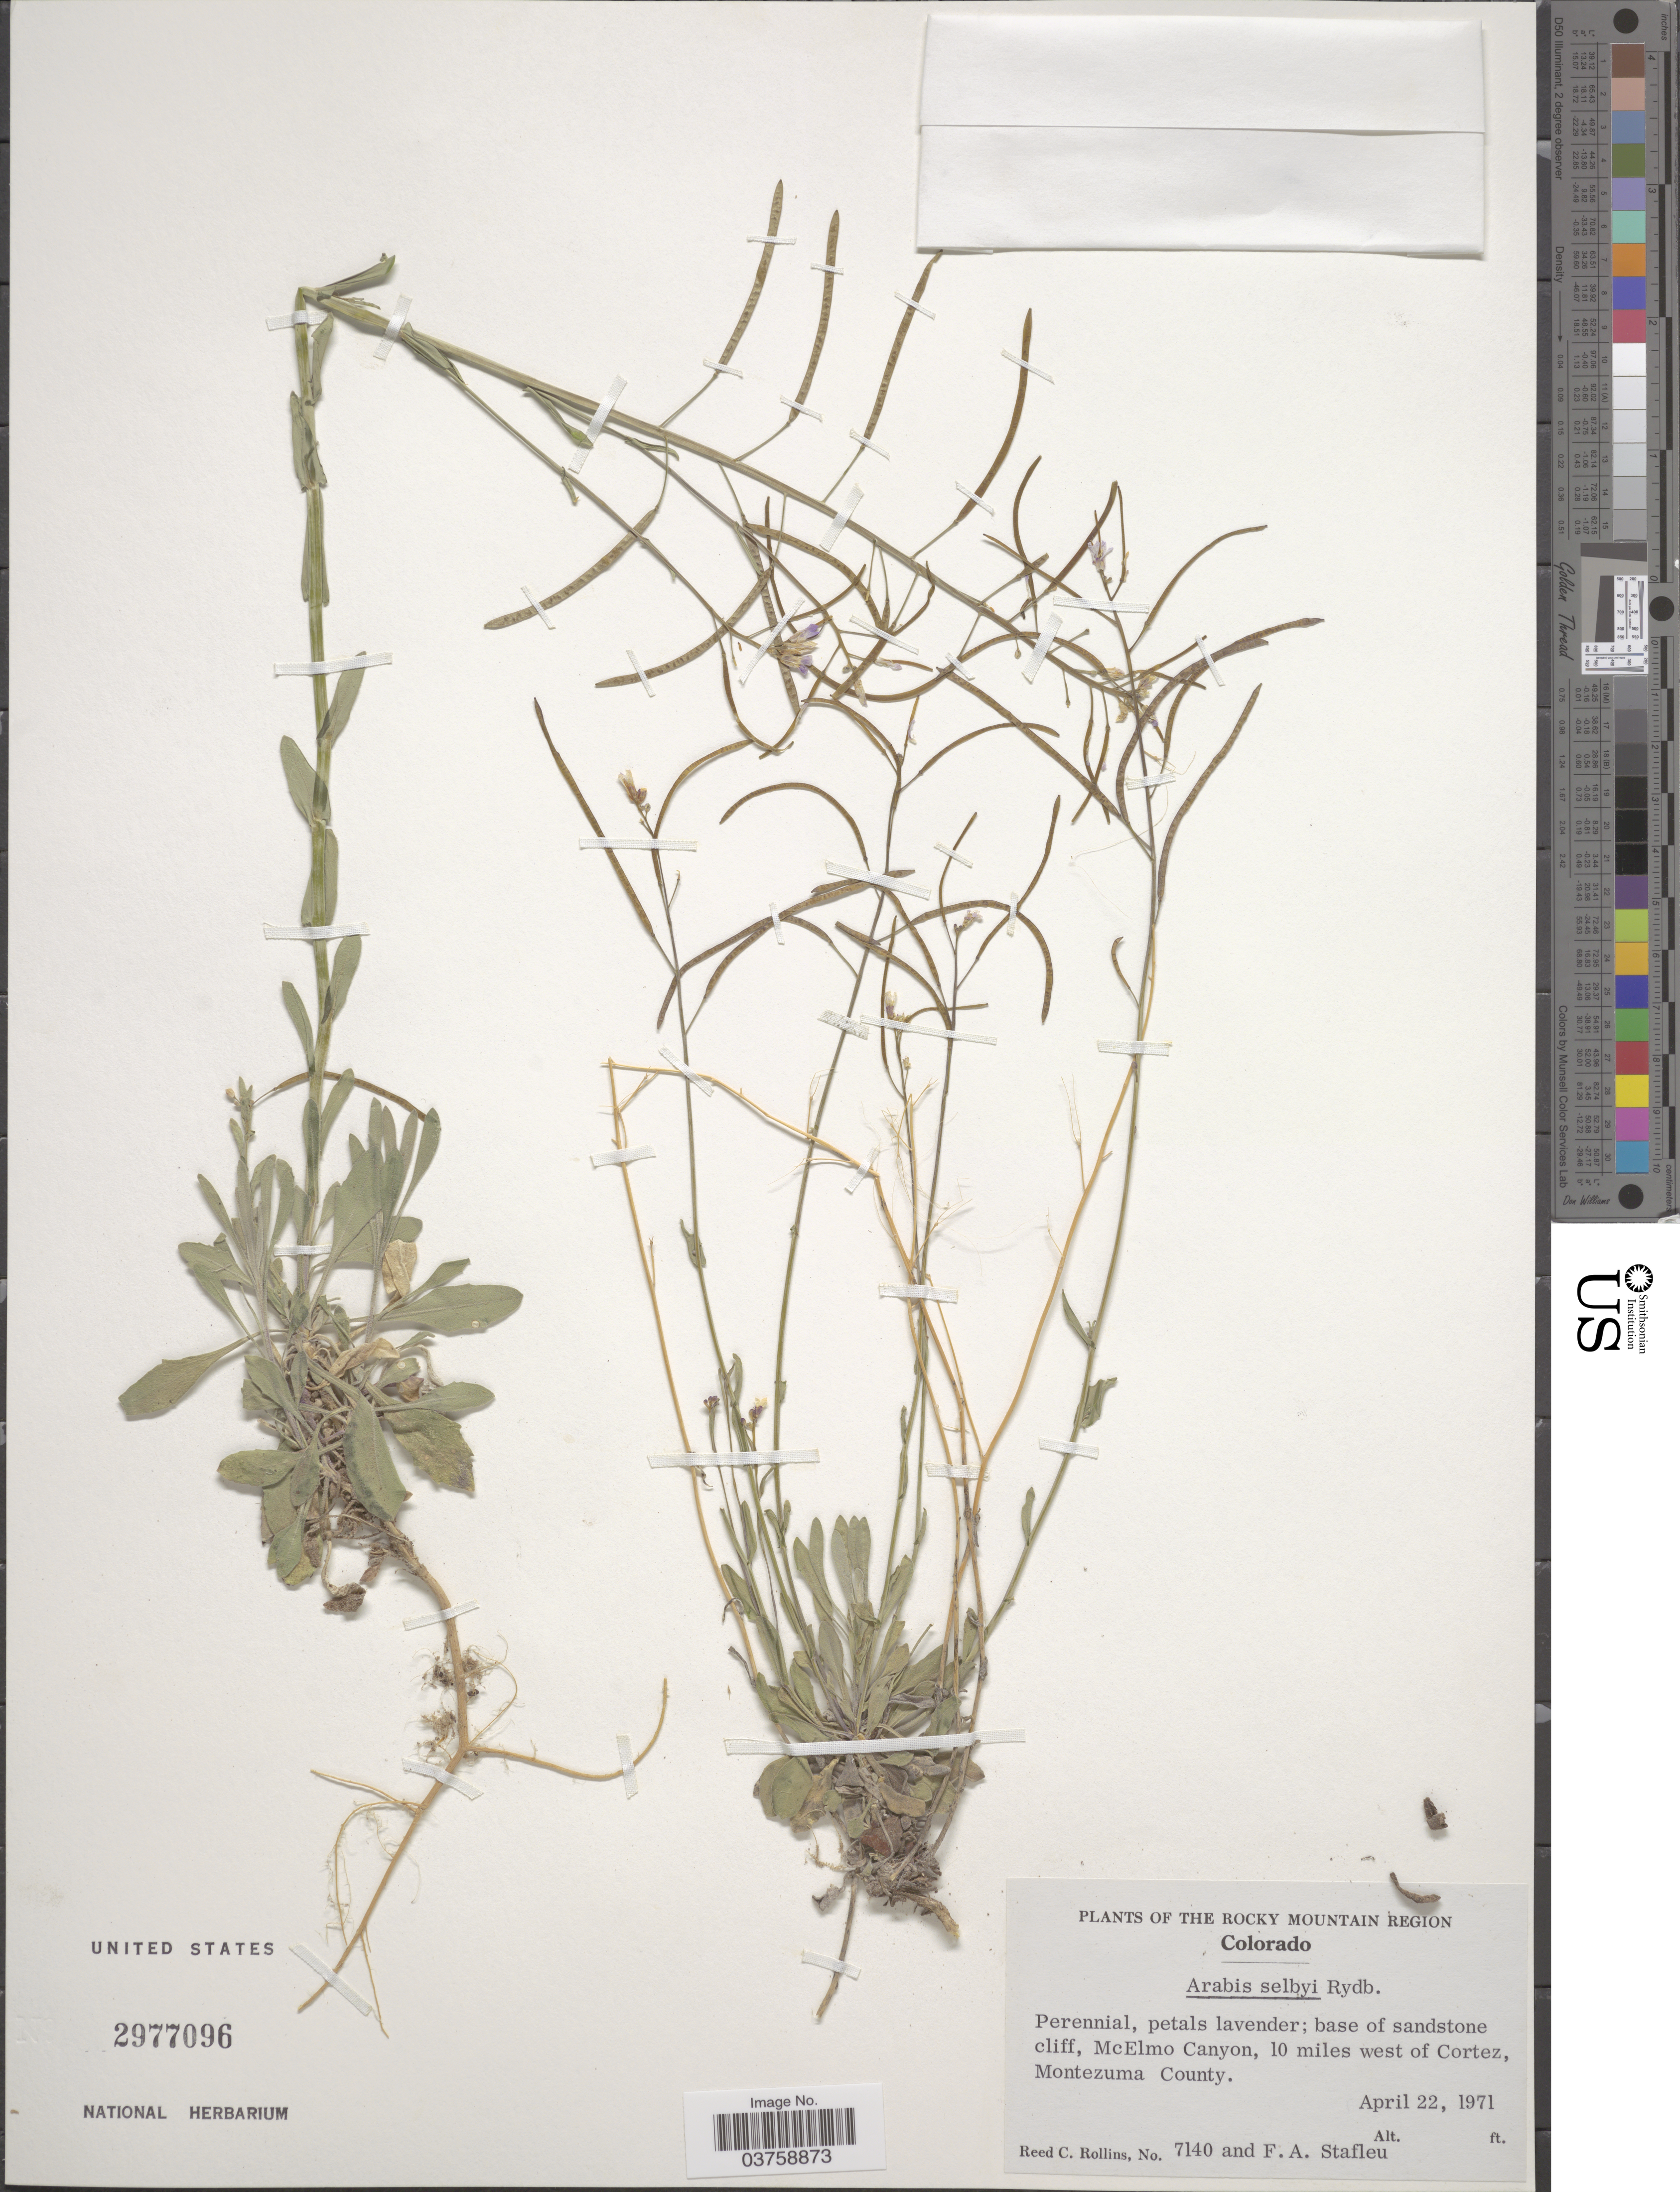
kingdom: Plantae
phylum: Tracheophyta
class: Magnoliopsida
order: Brassicales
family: Brassicaceae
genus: Arabis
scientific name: Arabis selbyi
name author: Rydb.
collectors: R. C. Rollins & F. A. Stafleu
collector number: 7140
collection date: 1971-04-22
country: United States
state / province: Colorado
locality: The Rocky Mountain Region. McElmo Canyon, 10 miles west of Cortez, Montezuma County.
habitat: base of sandstone cliff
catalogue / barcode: US 2977096